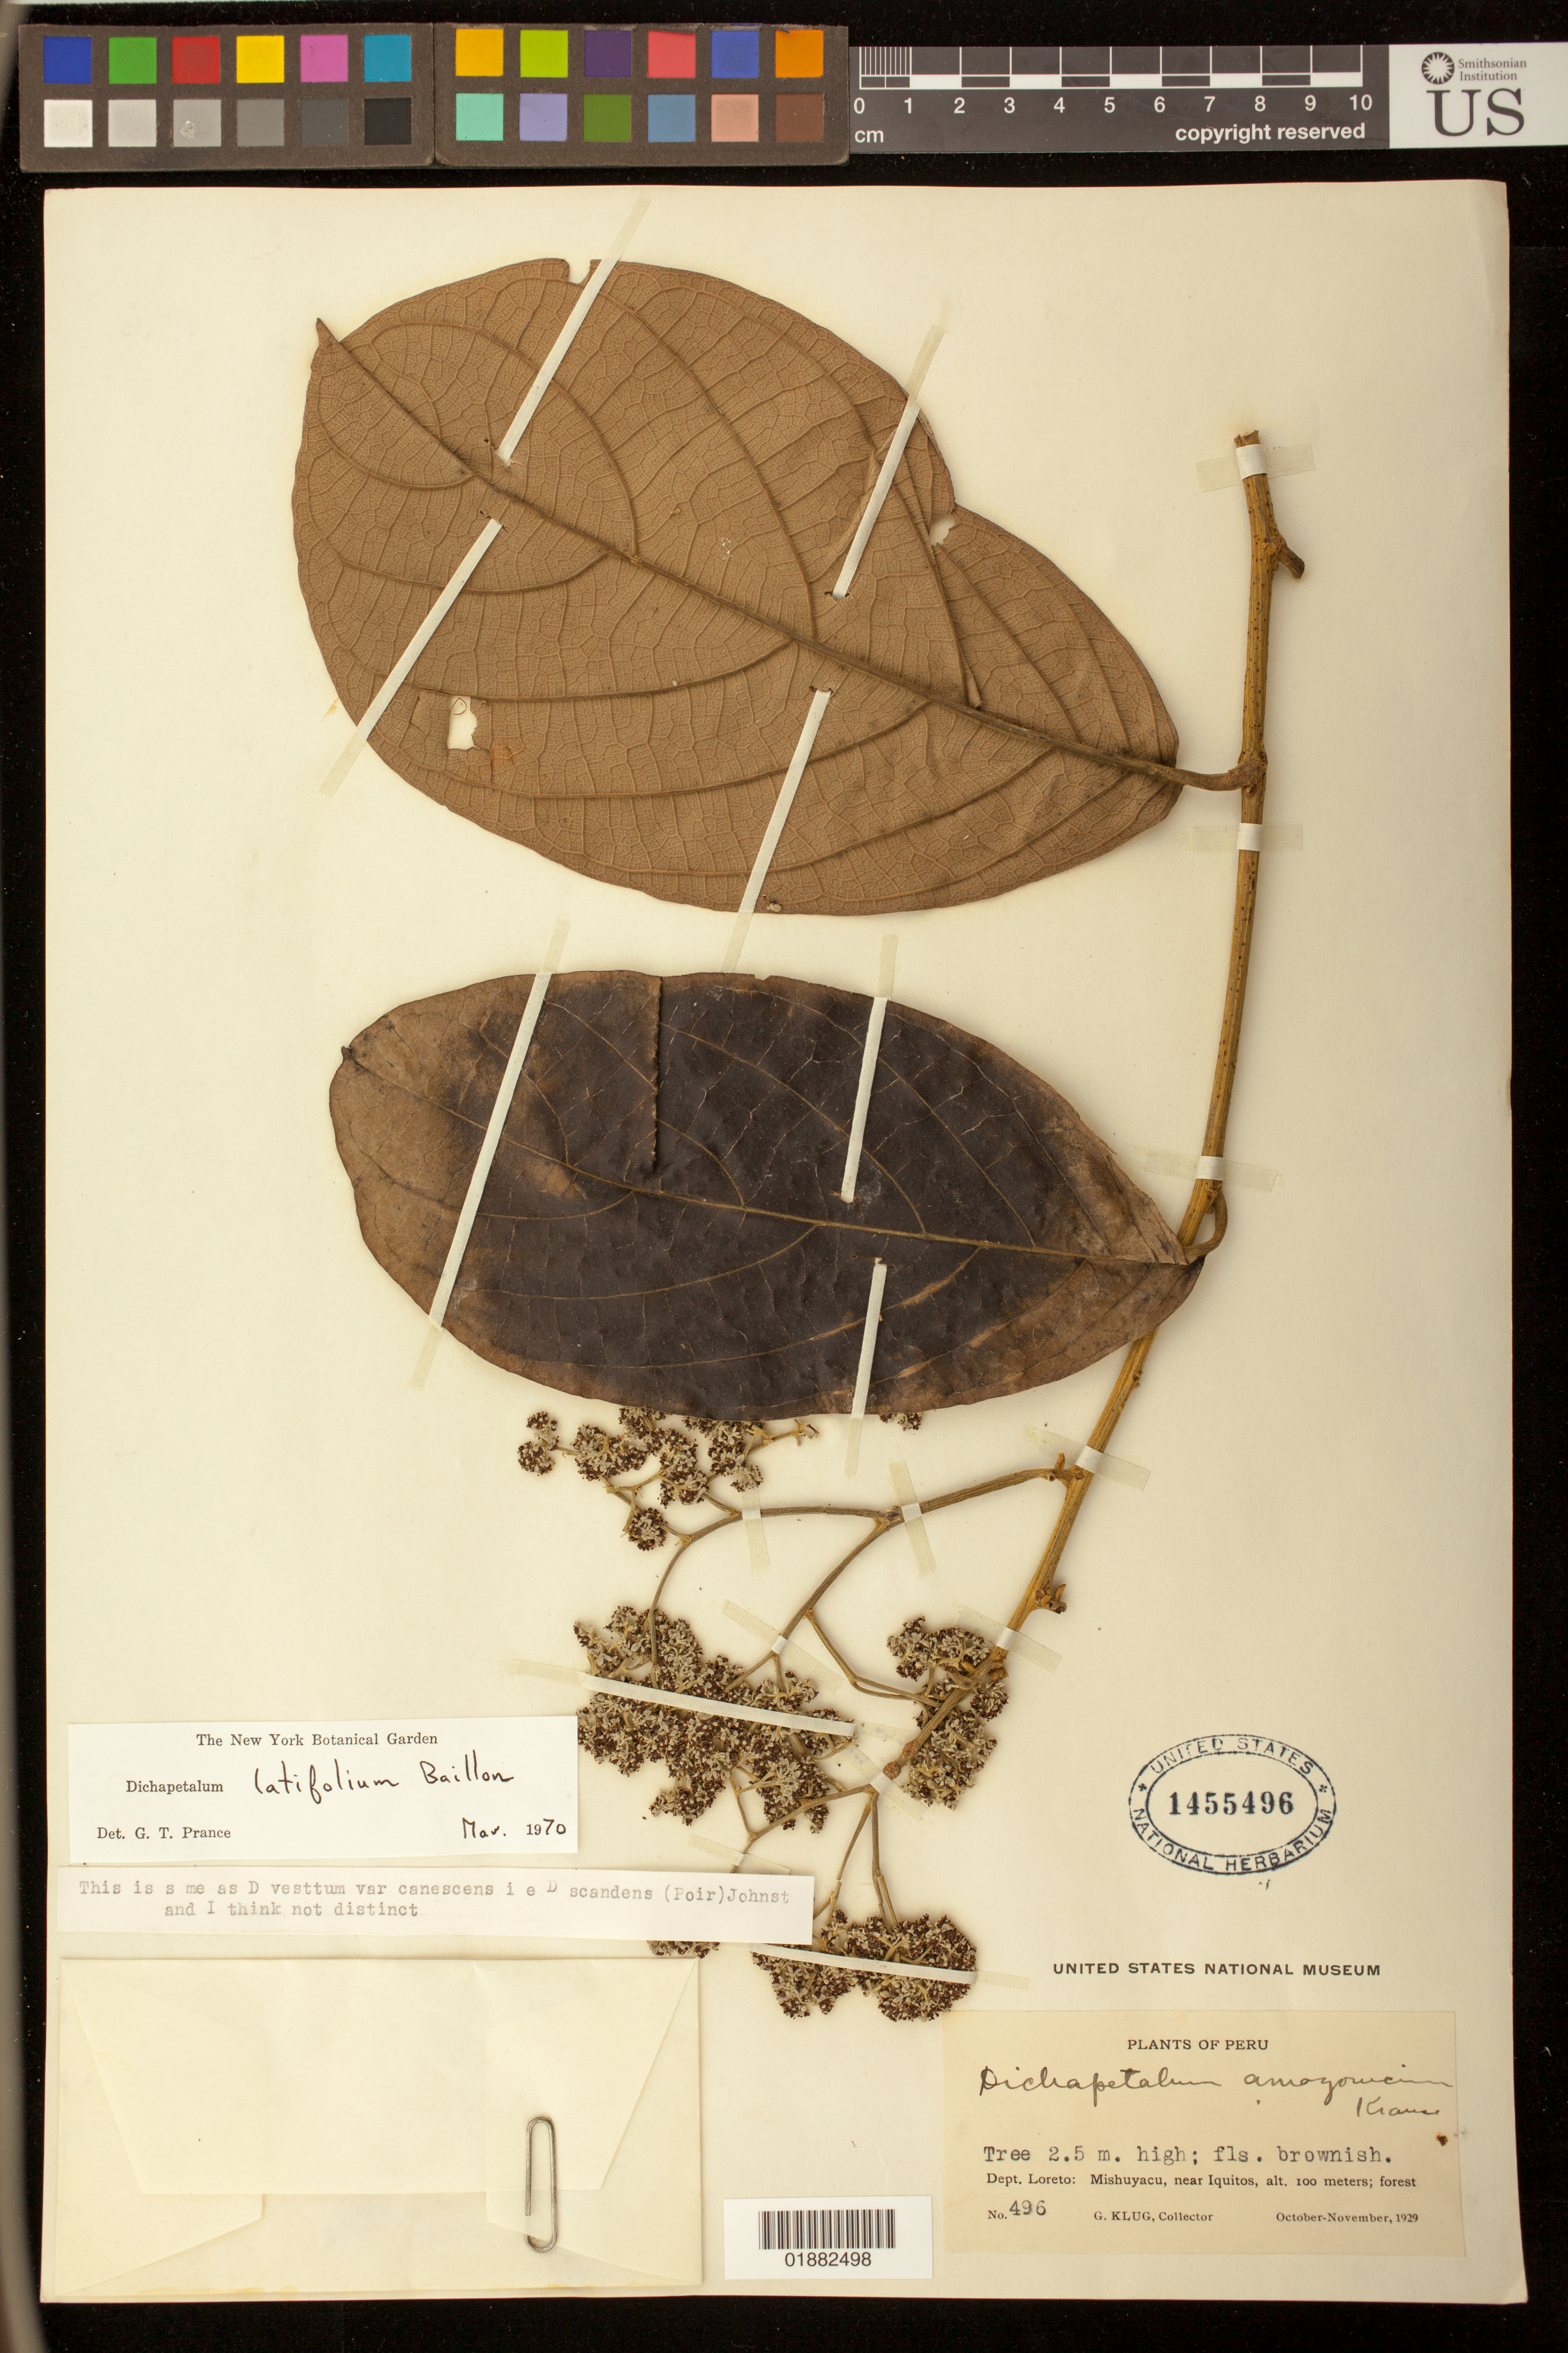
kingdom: Plantae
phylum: Tracheophyta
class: Magnoliopsida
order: Malpighiales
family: Dichapetalaceae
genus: Dichapetalum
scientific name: Dichapetalum latifolium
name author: Baill.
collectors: G. Klug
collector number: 496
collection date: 1929-10,1929-11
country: Peru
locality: Dept. Loreto: Mishuyacu, near Iquitos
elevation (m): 100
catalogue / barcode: US 1455496